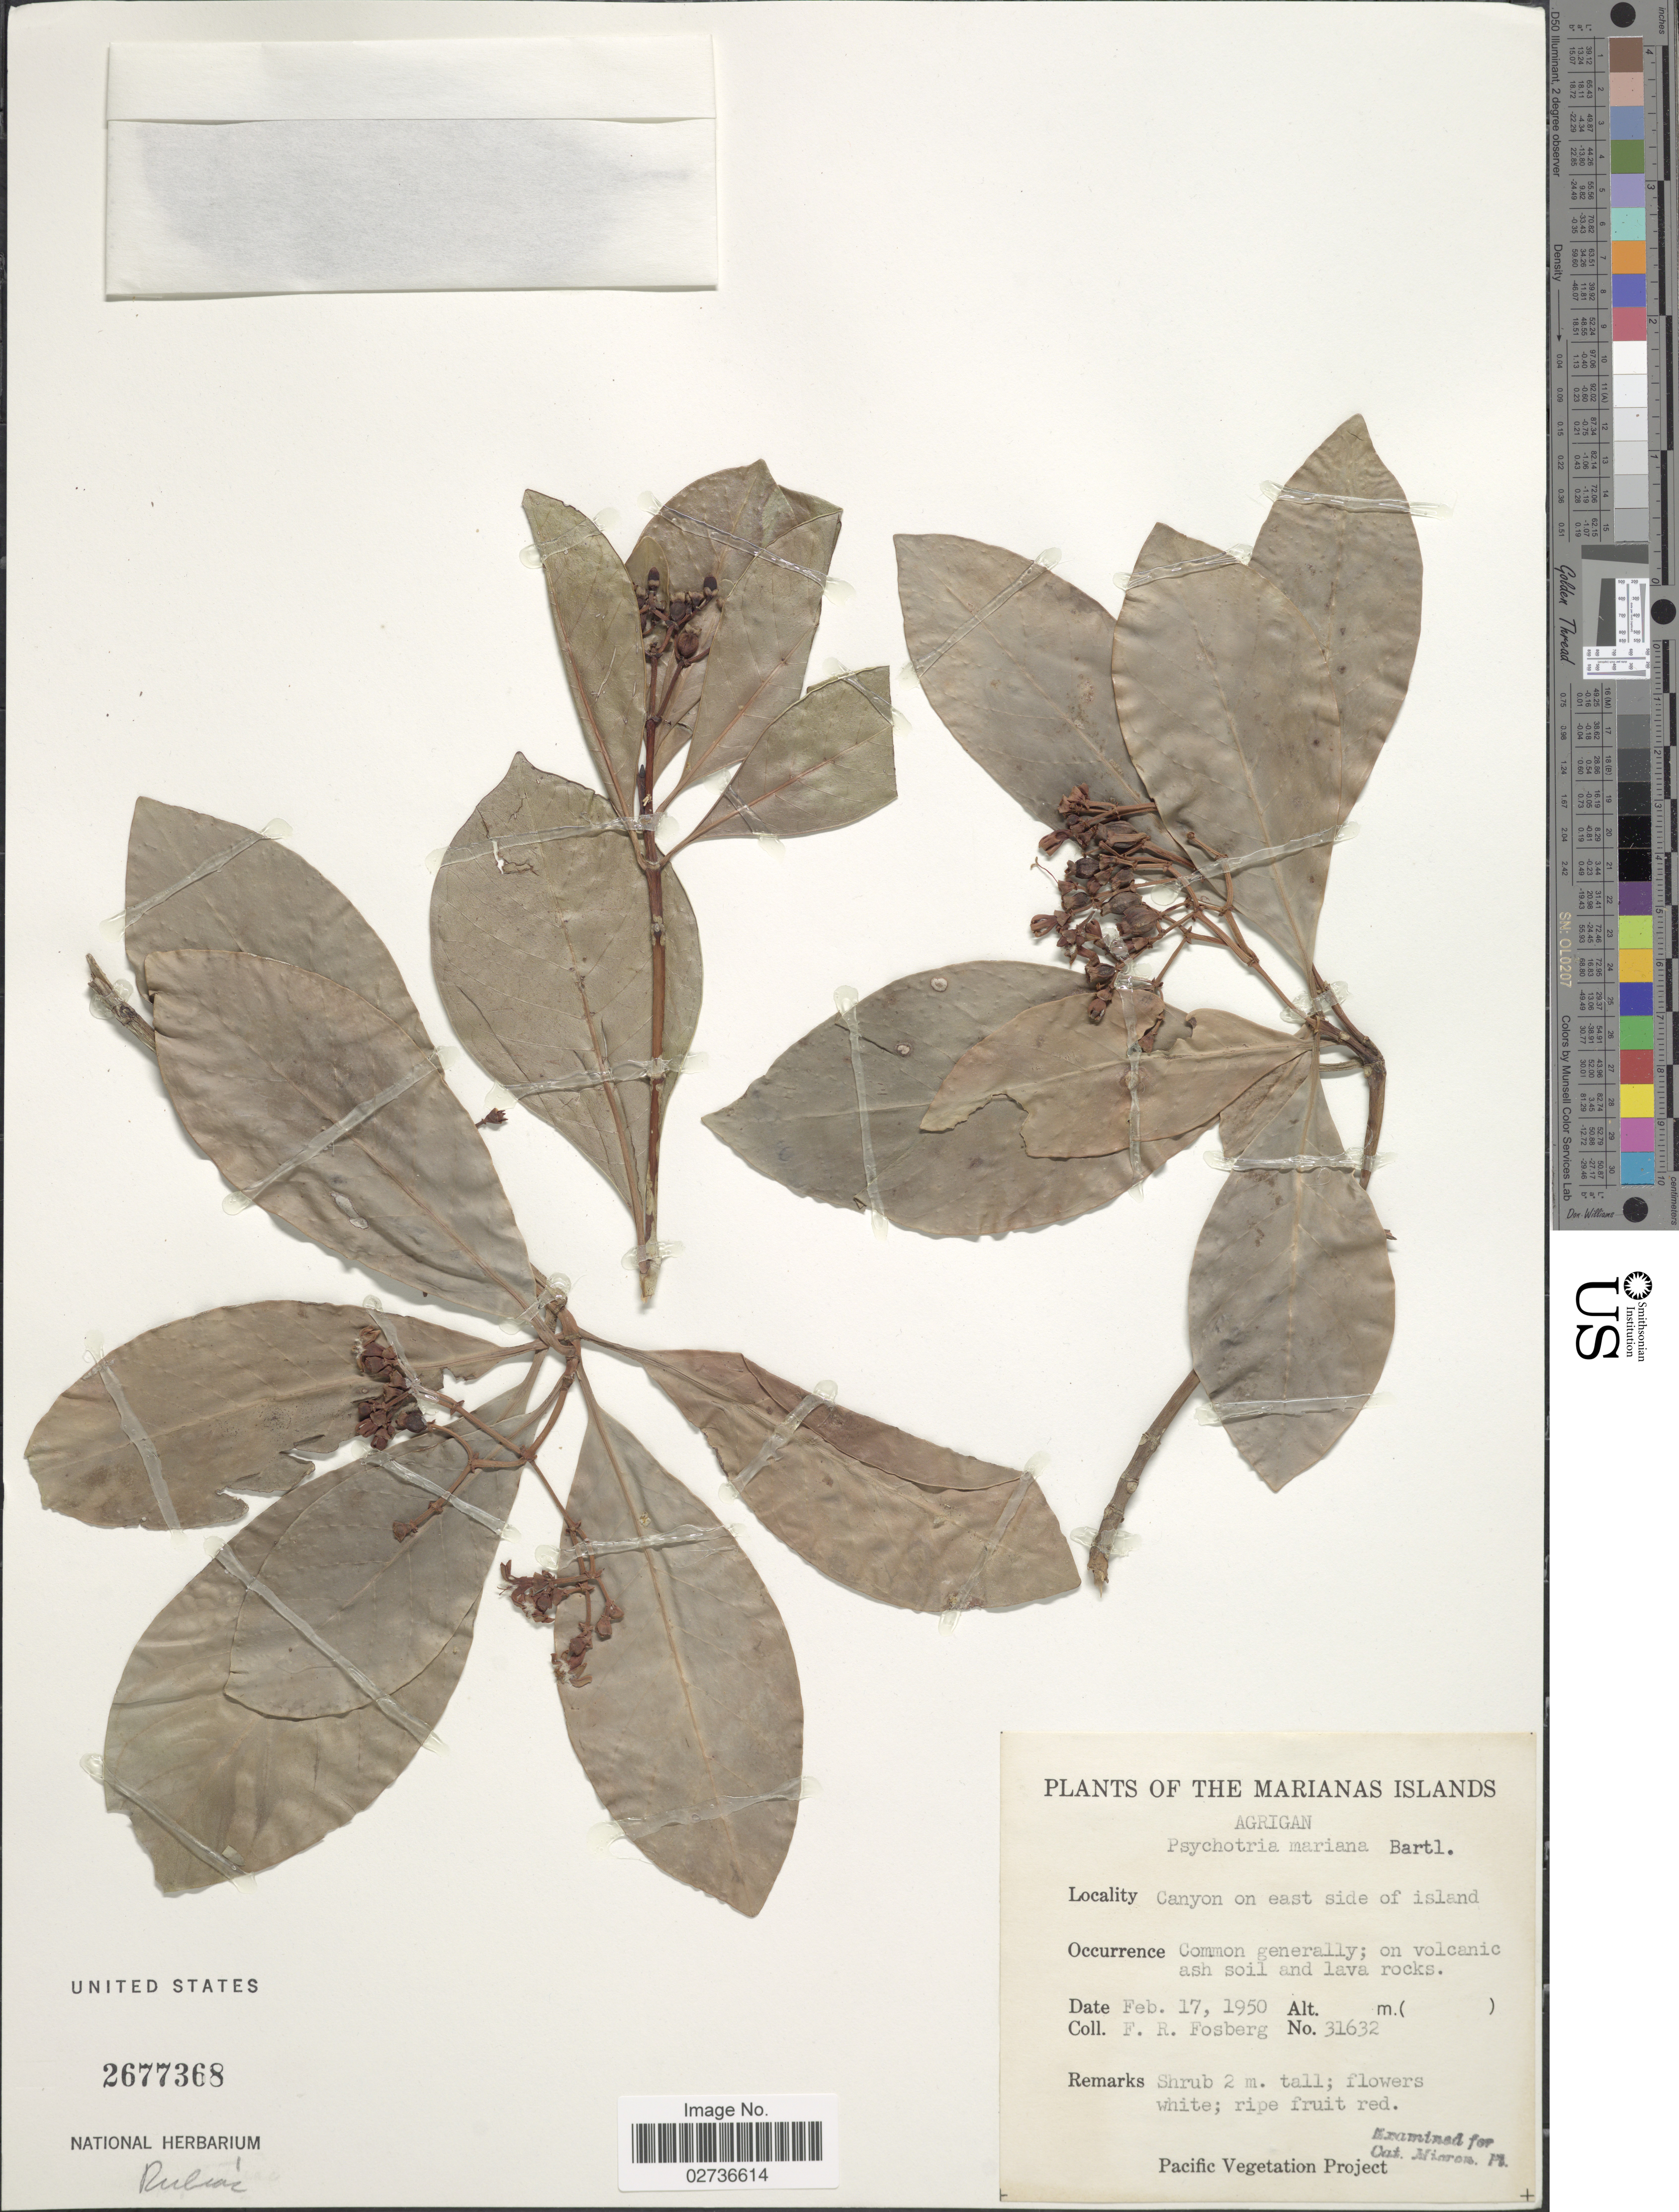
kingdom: Plantae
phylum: Tracheophyta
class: Magnoliopsida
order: Gentianales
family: Rubiaceae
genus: Psychotria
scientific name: Psychotria mariana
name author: Bartl. ex DC.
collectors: F. R. Fosberg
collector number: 31632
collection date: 1950-02-17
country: Northern Mariana Islands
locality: The Marianas Islands, Agrigan, Canyon on east side of island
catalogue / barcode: US 2677368